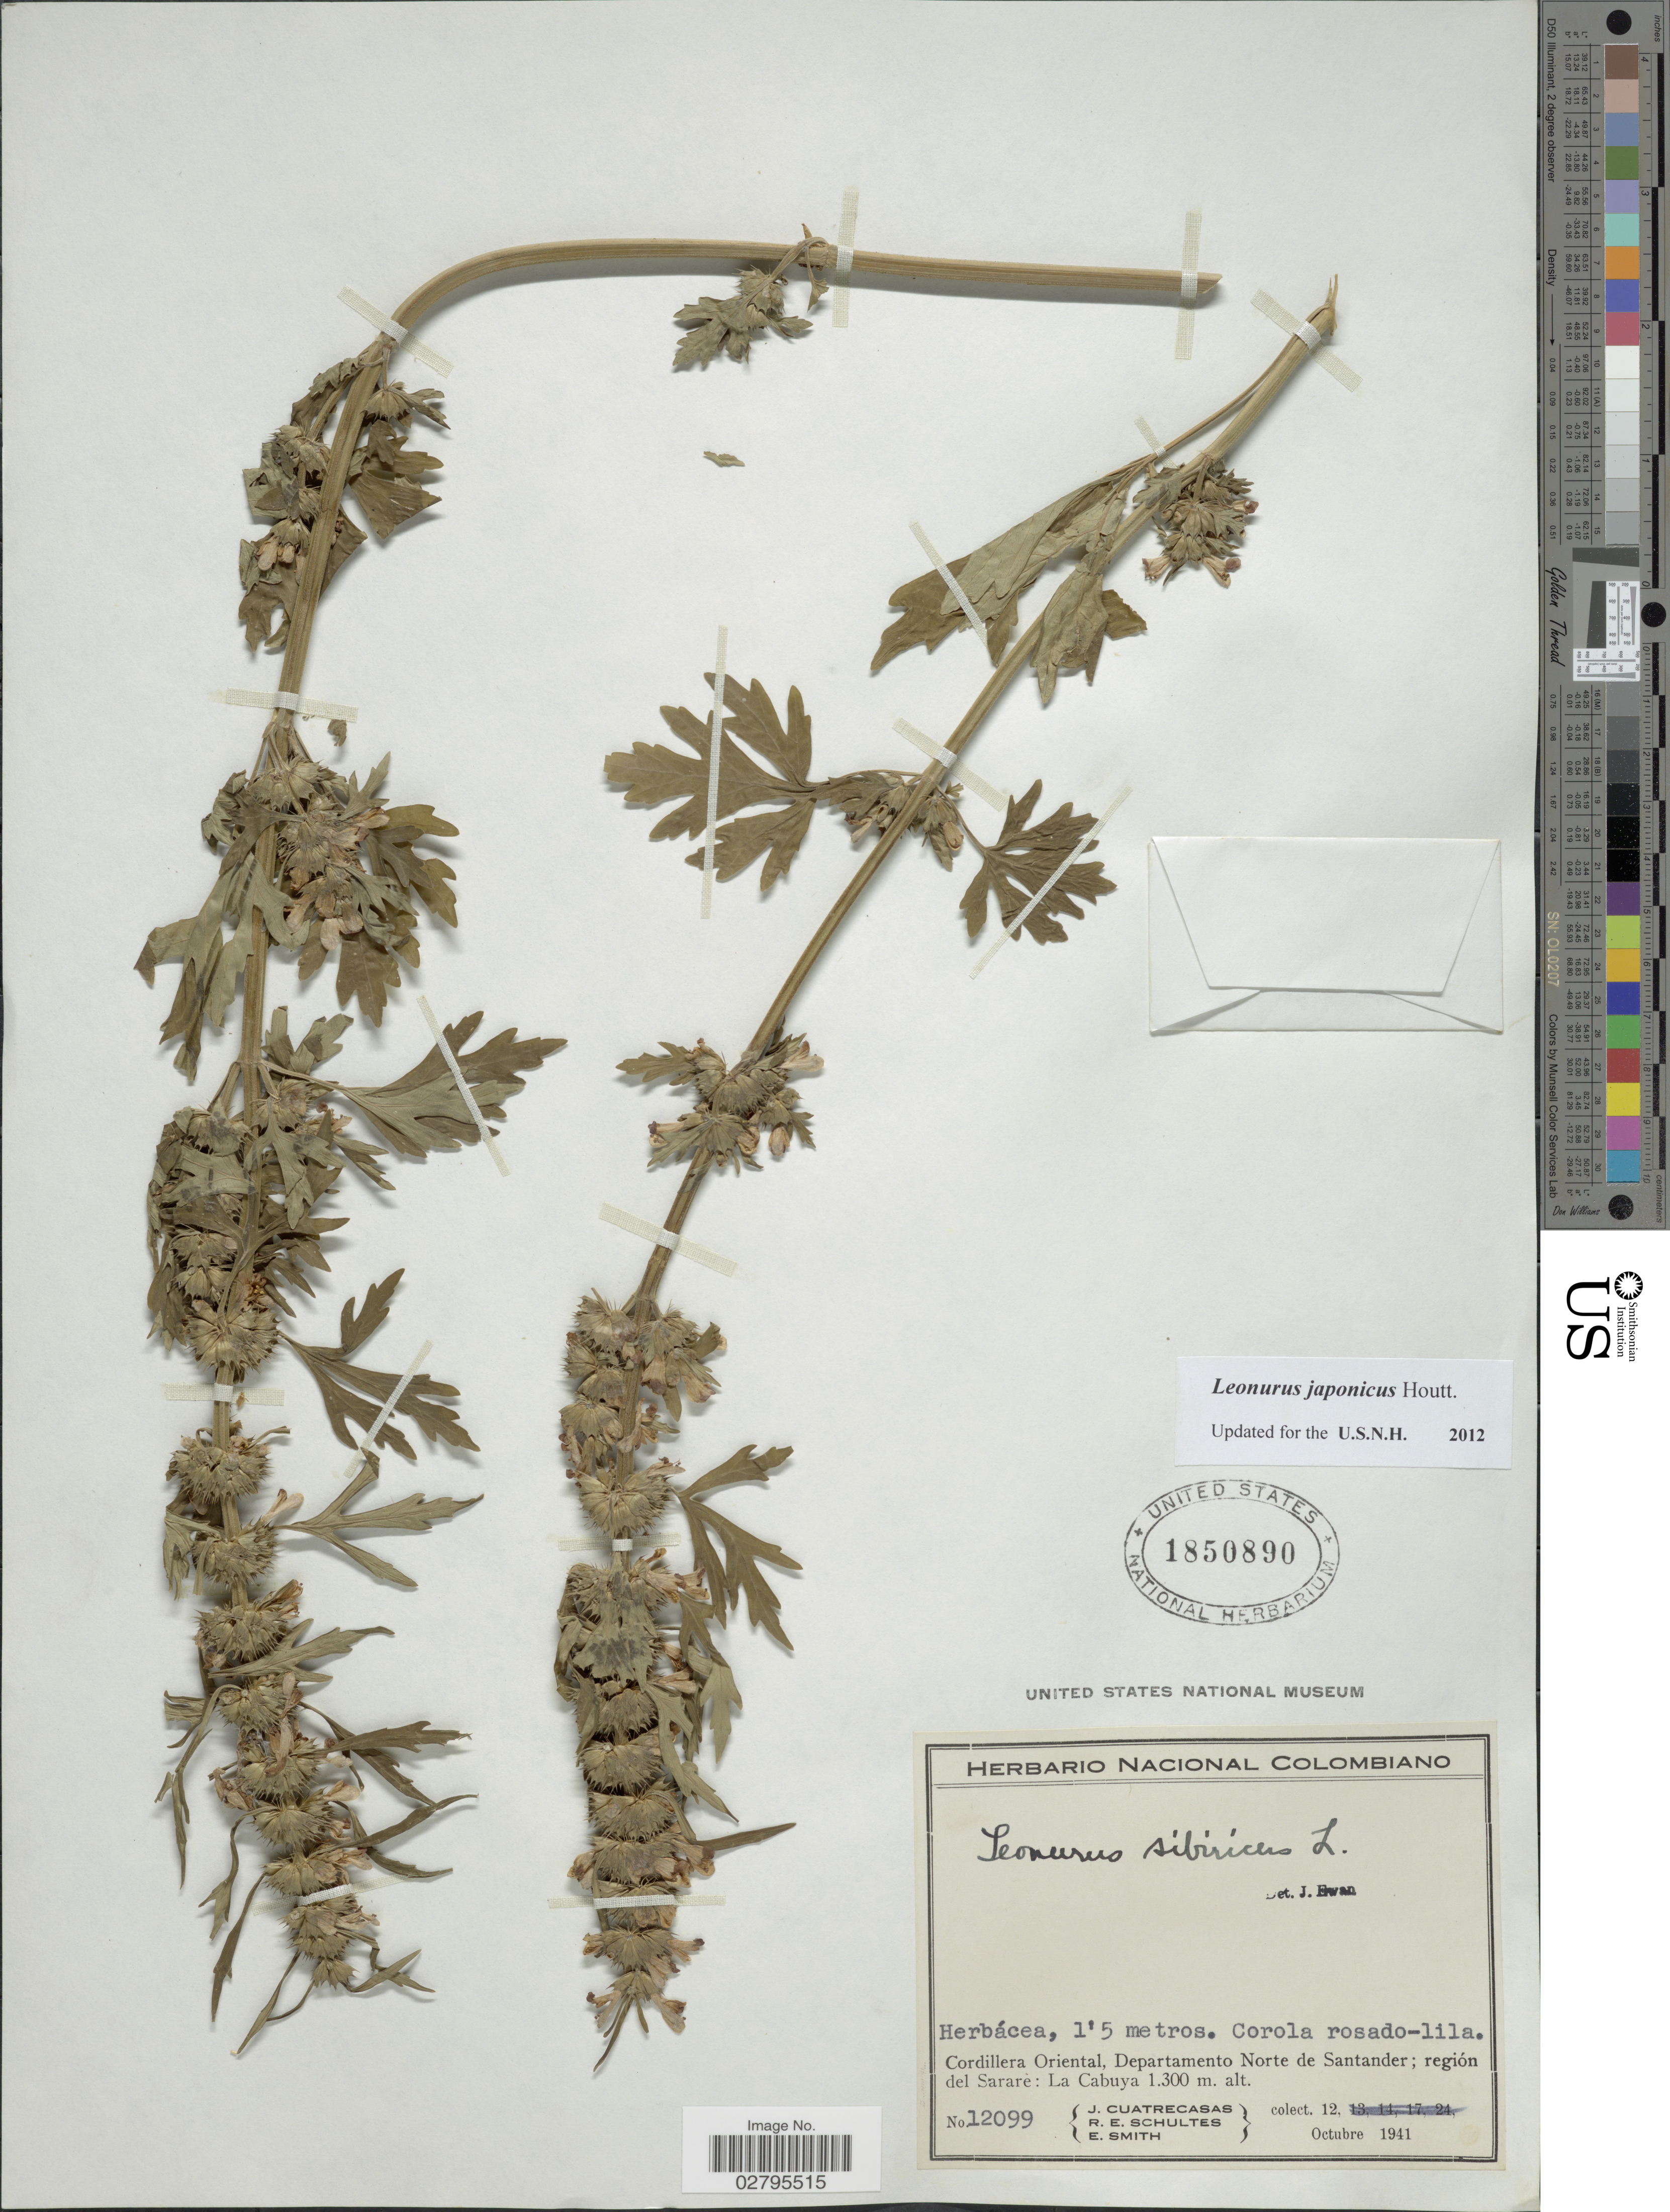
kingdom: Plantae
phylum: Tracheophyta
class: Magnoliopsida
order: Lamiales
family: Lamiaceae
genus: Leonurus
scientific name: Leonurus japonicus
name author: Houtt.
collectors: J. Cuatrecasas, R. E. Schultes & E. Smith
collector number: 12099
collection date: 1941-10-12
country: Colombia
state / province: Norte de Santander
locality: Cordillera Oriental, Departamento Norte de Santander; regíon del Sararè: La Cabuya.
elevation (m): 1300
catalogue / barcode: US 1850890